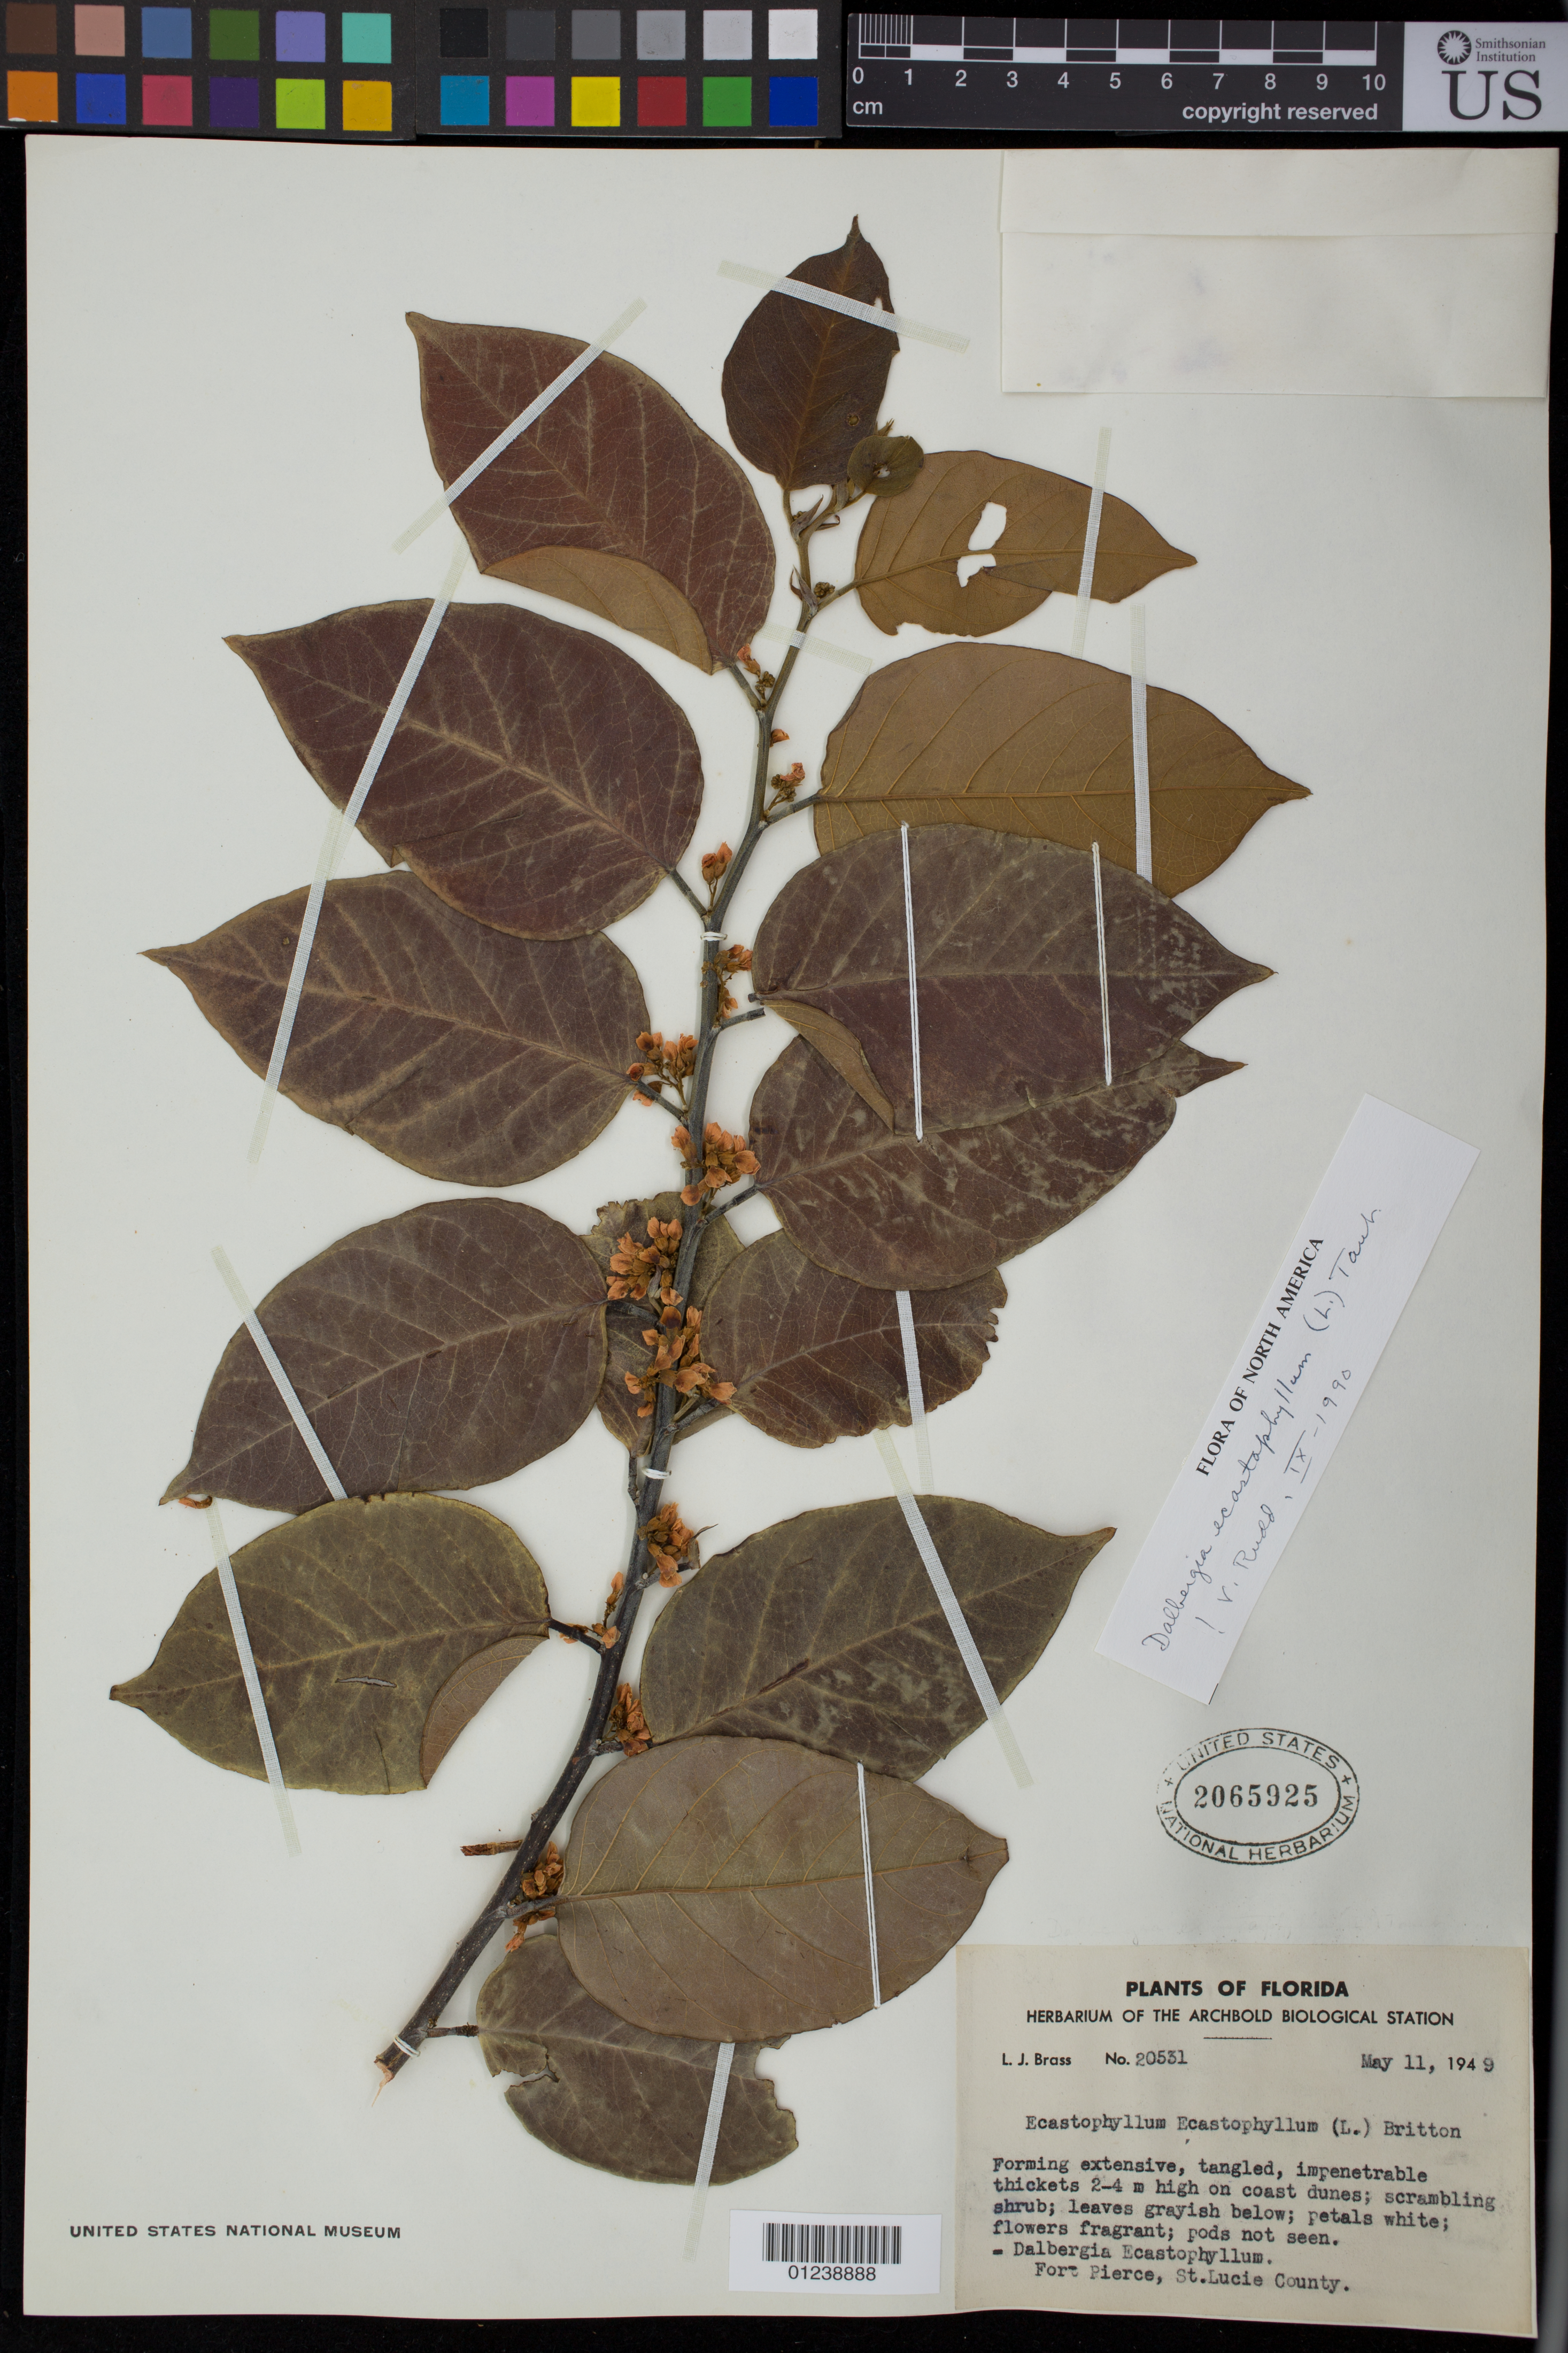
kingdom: Plantae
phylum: Tracheophyta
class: Magnoliopsida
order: Fabales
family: Fabaceae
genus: Dalbergia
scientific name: Dalbergia ecastaphyllum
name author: (L.) Taub.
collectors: L. J. Brass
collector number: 20531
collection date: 1949-05-11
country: United States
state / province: Florida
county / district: Saint Lucie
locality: Fort Pierce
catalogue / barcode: US 2065925